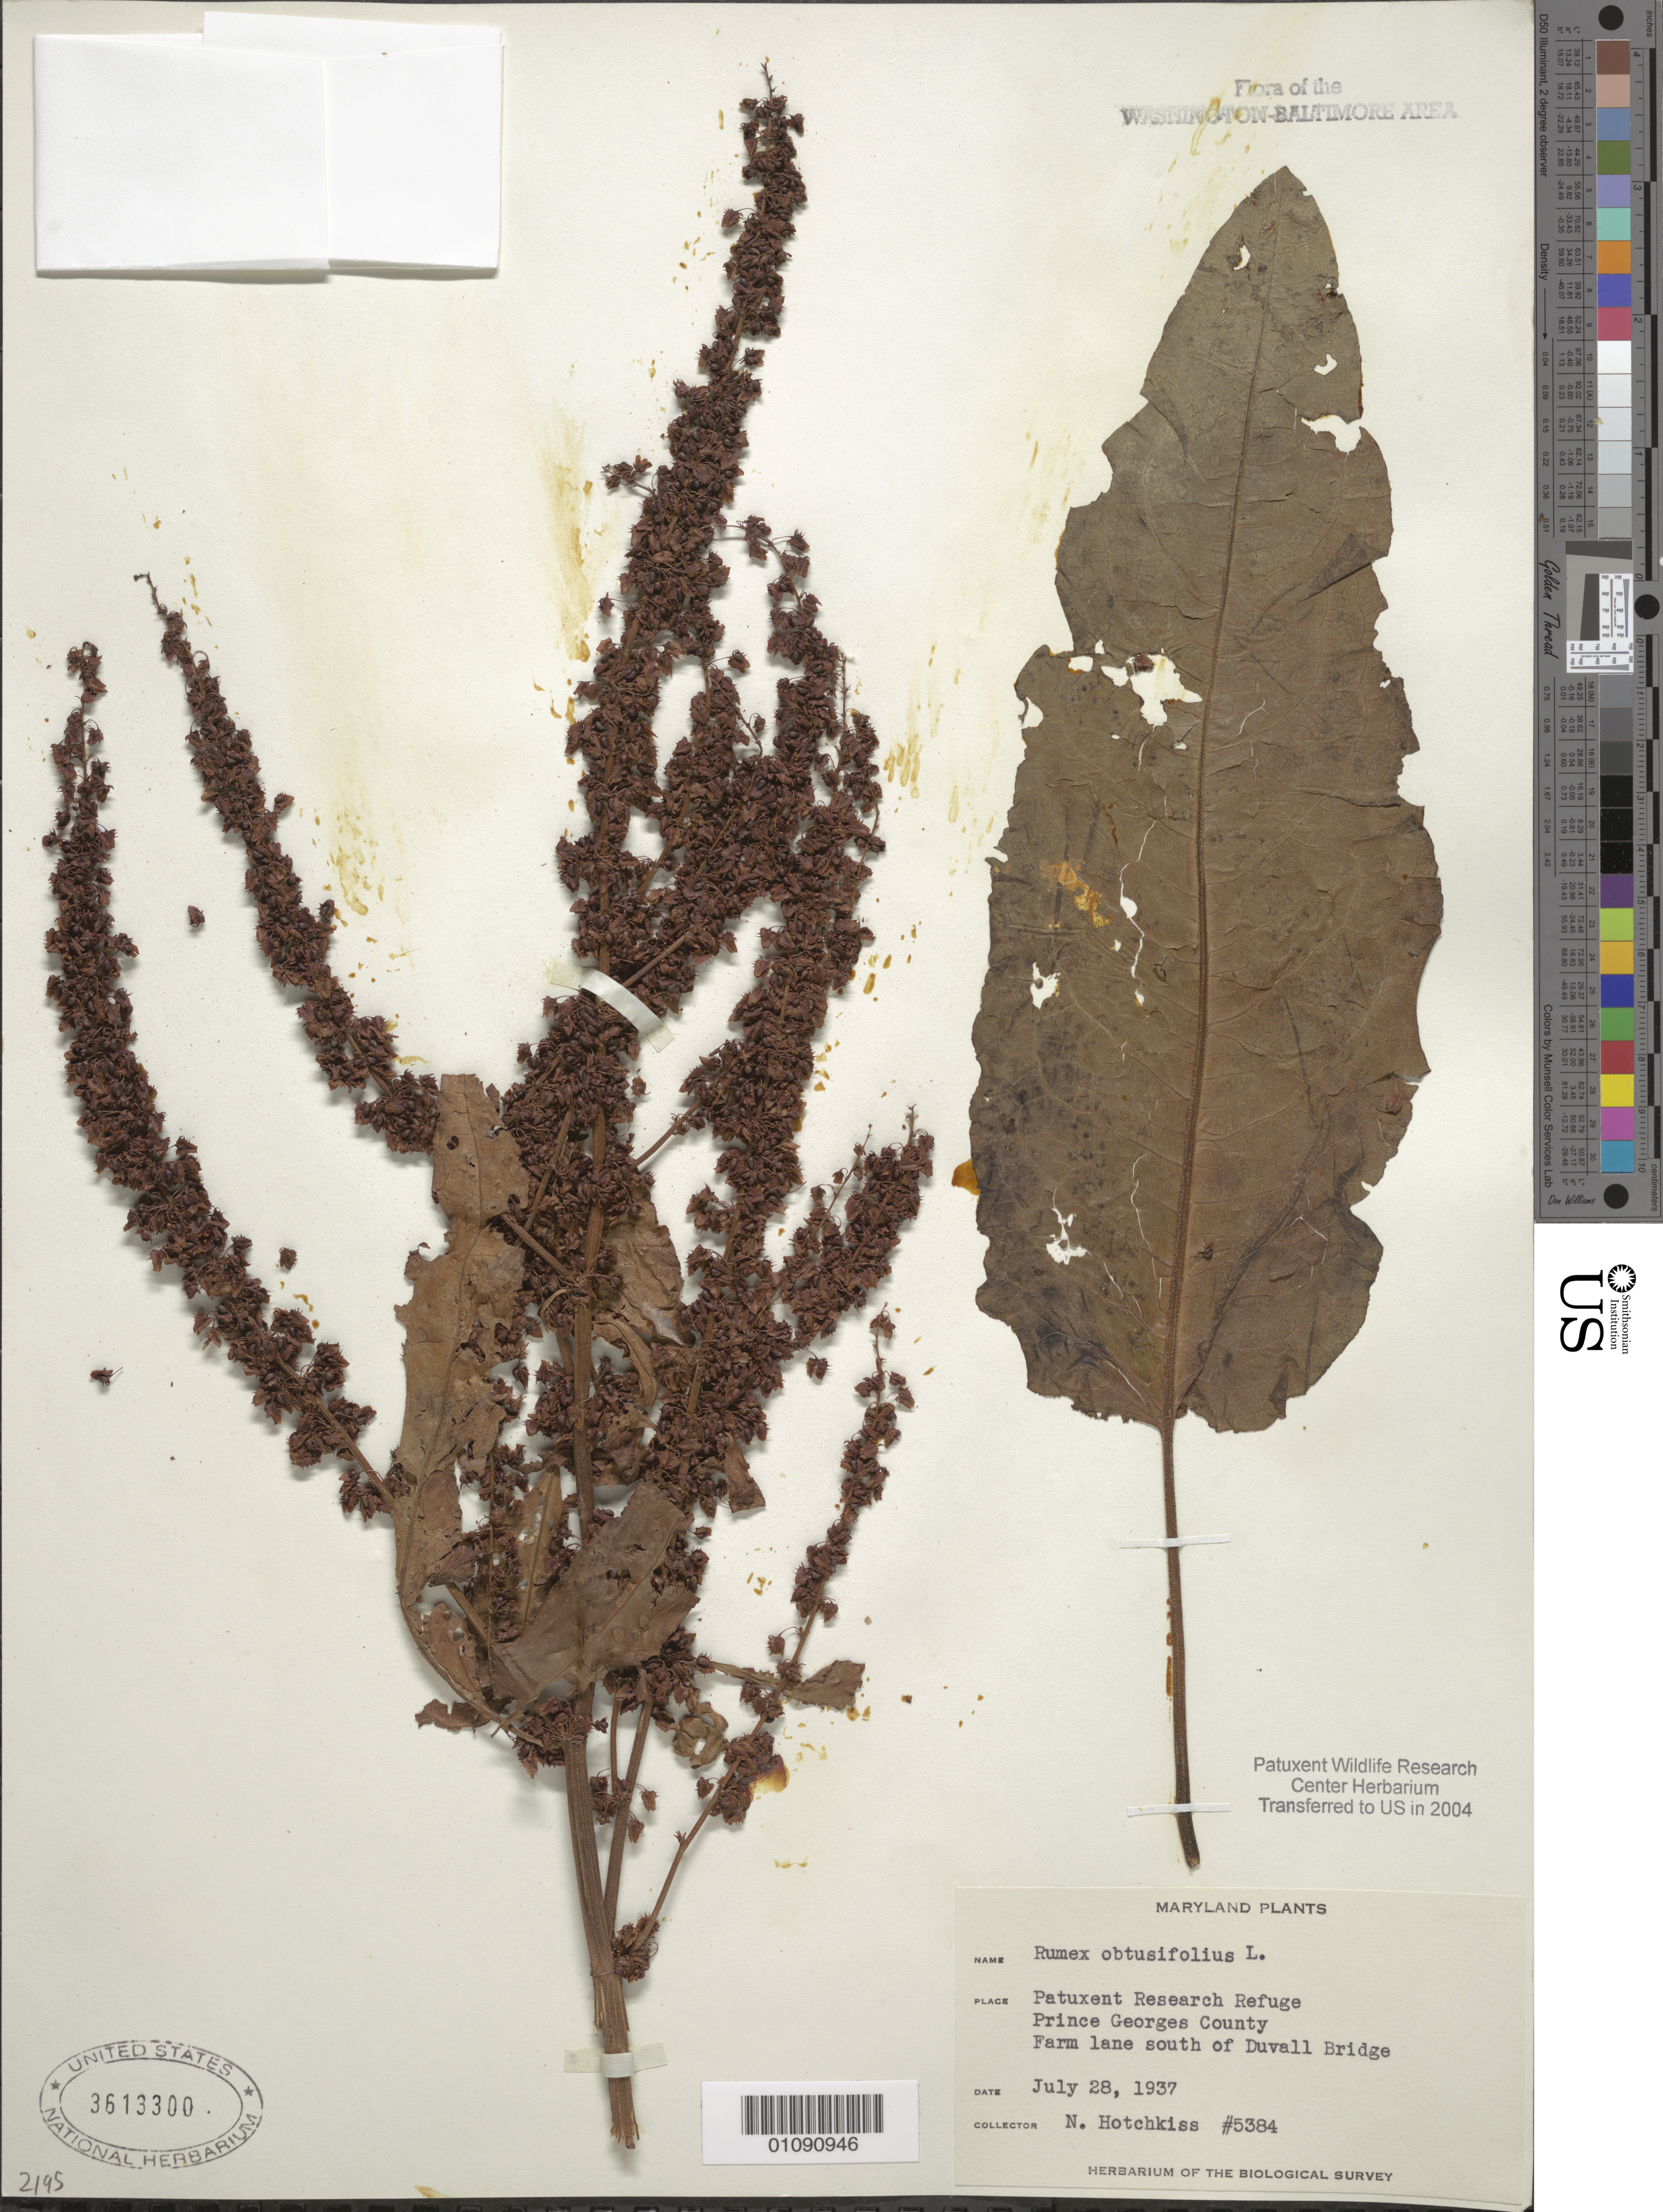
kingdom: Plantae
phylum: Tracheophyta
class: Magnoliopsida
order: Caryophyllales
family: Polygonaceae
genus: Rumex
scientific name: Rumex obtusifolius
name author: L.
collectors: N. Hotchkiss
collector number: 5384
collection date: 1937-07-28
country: United States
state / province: Maryland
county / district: Prince George's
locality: Patuxent Wildlife Refuge. Farm lane S. of Duvall Bridge.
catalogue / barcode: US 3613300